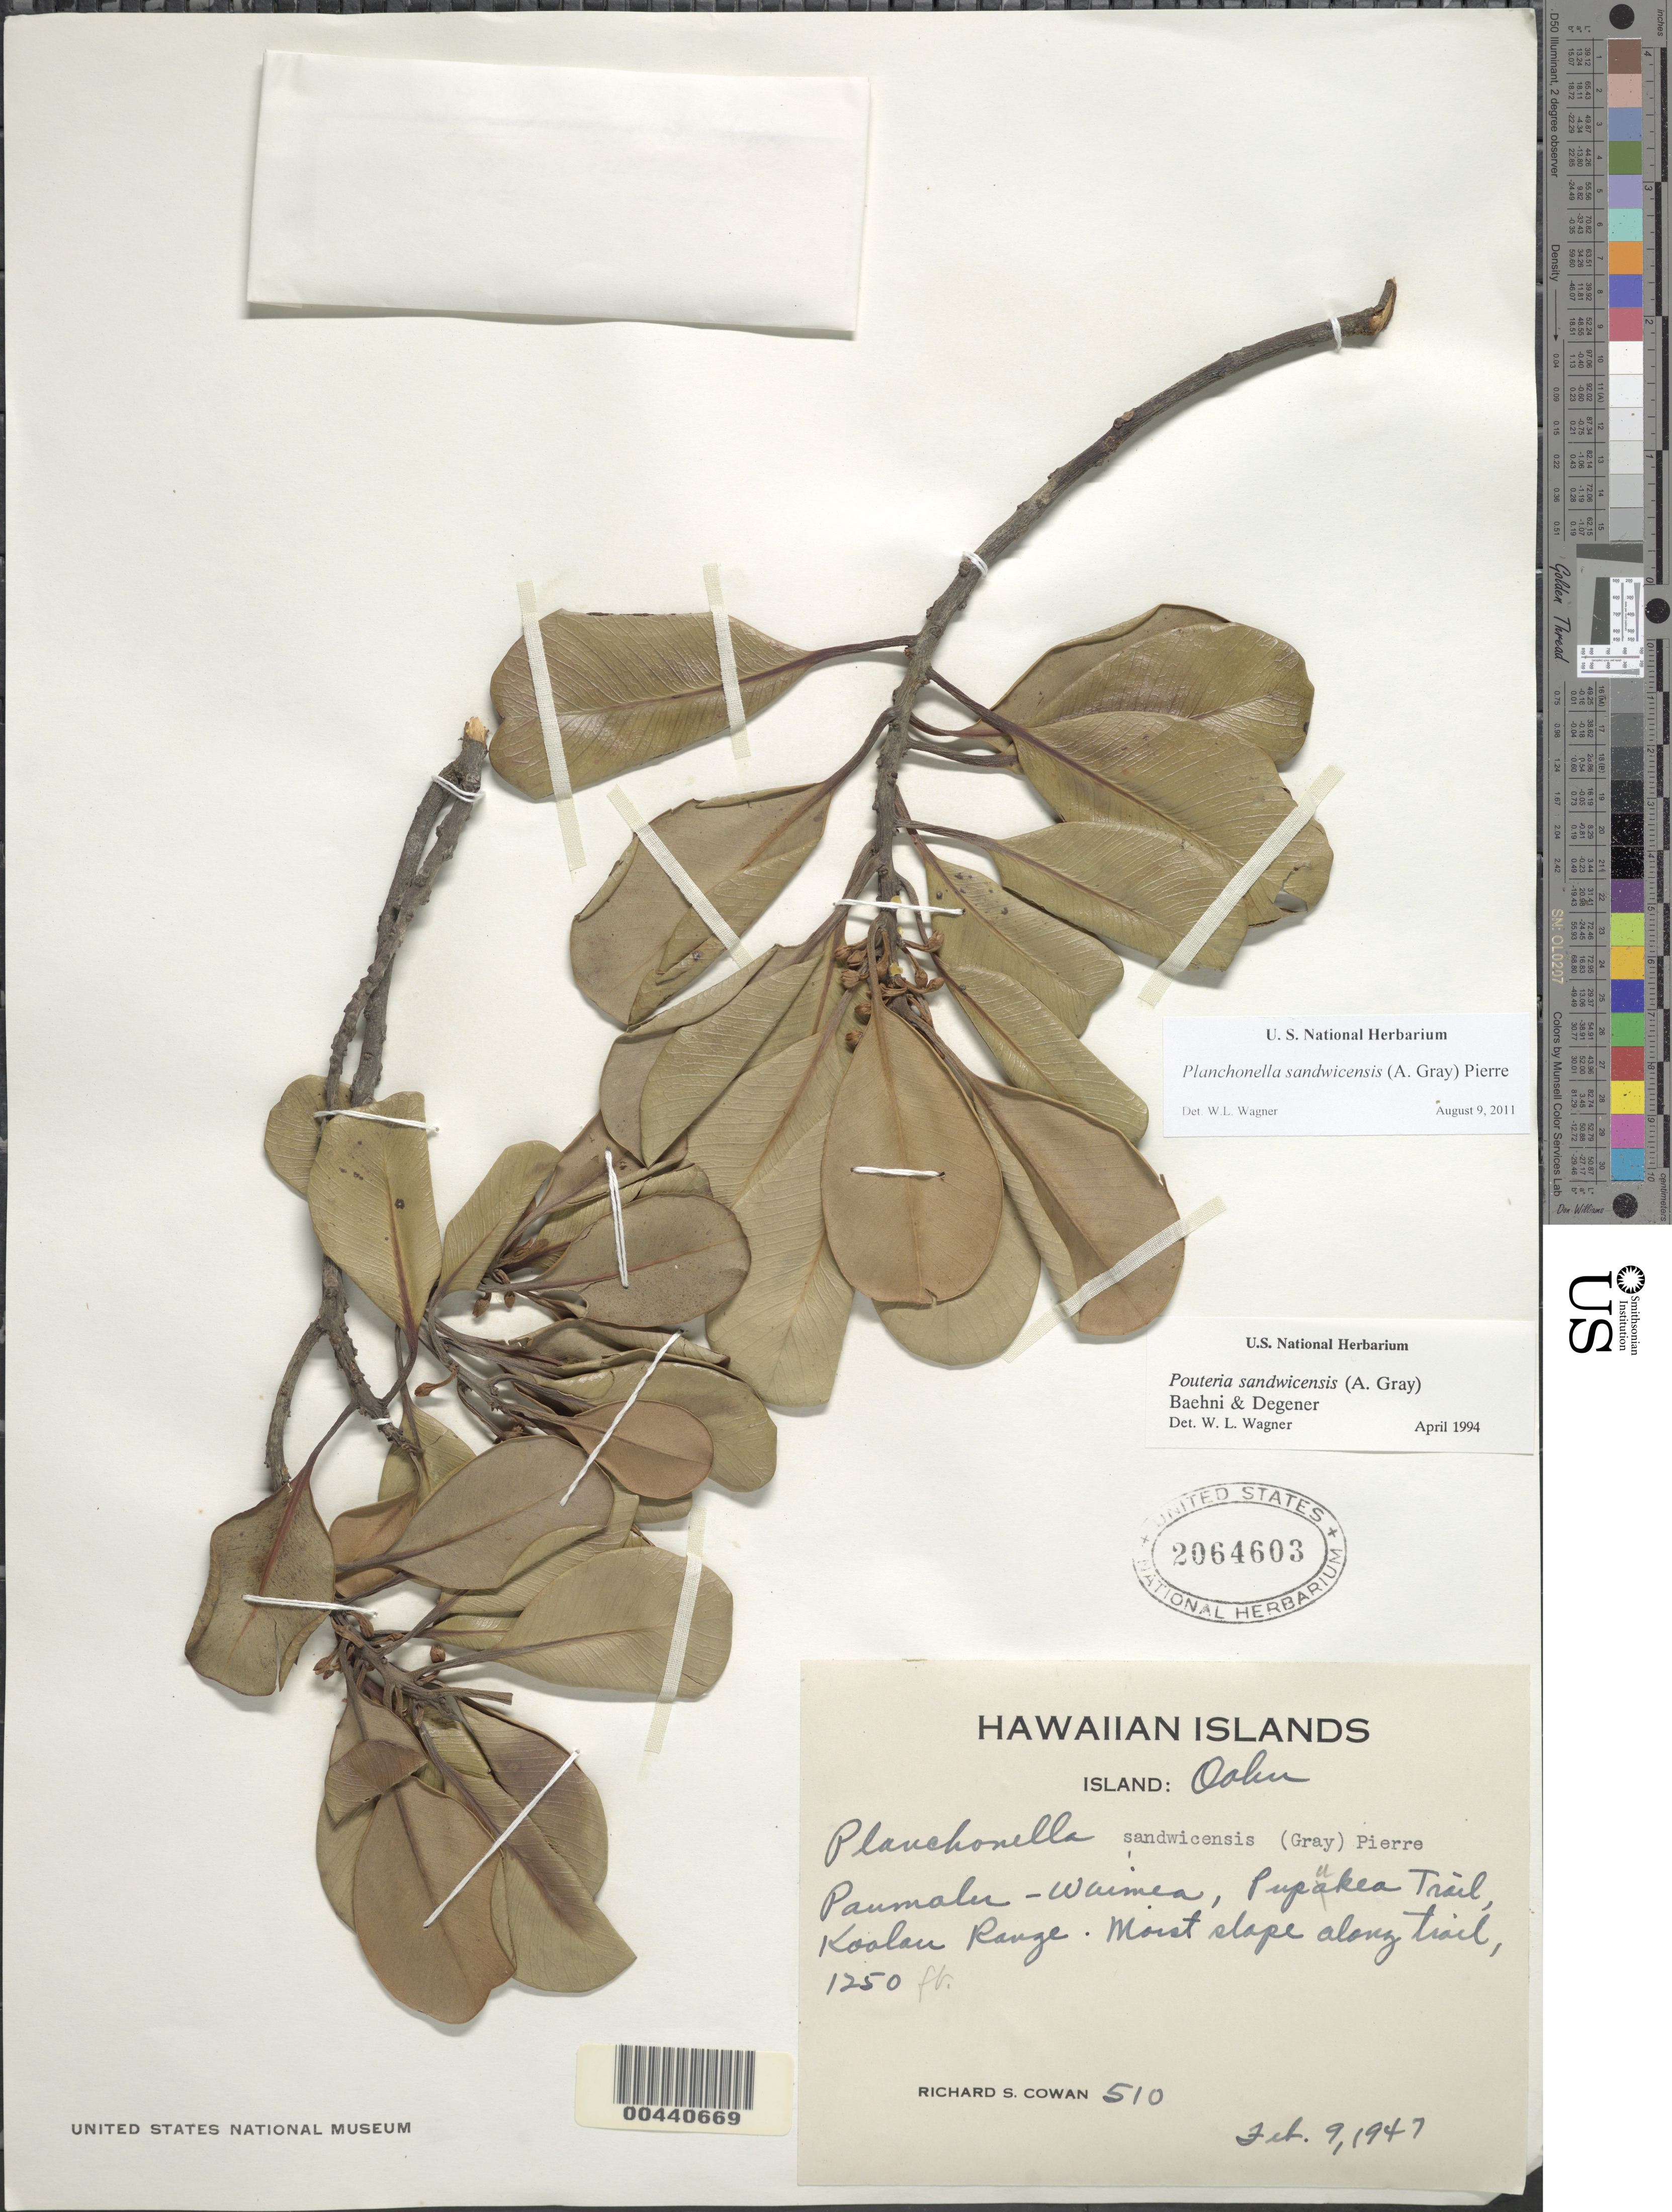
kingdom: Plantae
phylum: Tracheophyta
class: Magnoliopsida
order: Ericales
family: Sapotaceae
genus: Planchonella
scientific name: Planchonella spathulata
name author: (Hillebr.) Pierre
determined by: Wagner, W. L., (BOT), Smithsonian Institution - National Museum of Natural History (UNITED STATES)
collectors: R. S. Cowan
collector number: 510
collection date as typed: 9 Feb 1947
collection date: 1947-02-09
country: United States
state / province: Hawaii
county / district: Honolulu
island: Oahu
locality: Paumalu-Waimea, Pupukea Trail, Koolau Range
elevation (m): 381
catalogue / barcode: US 2064603